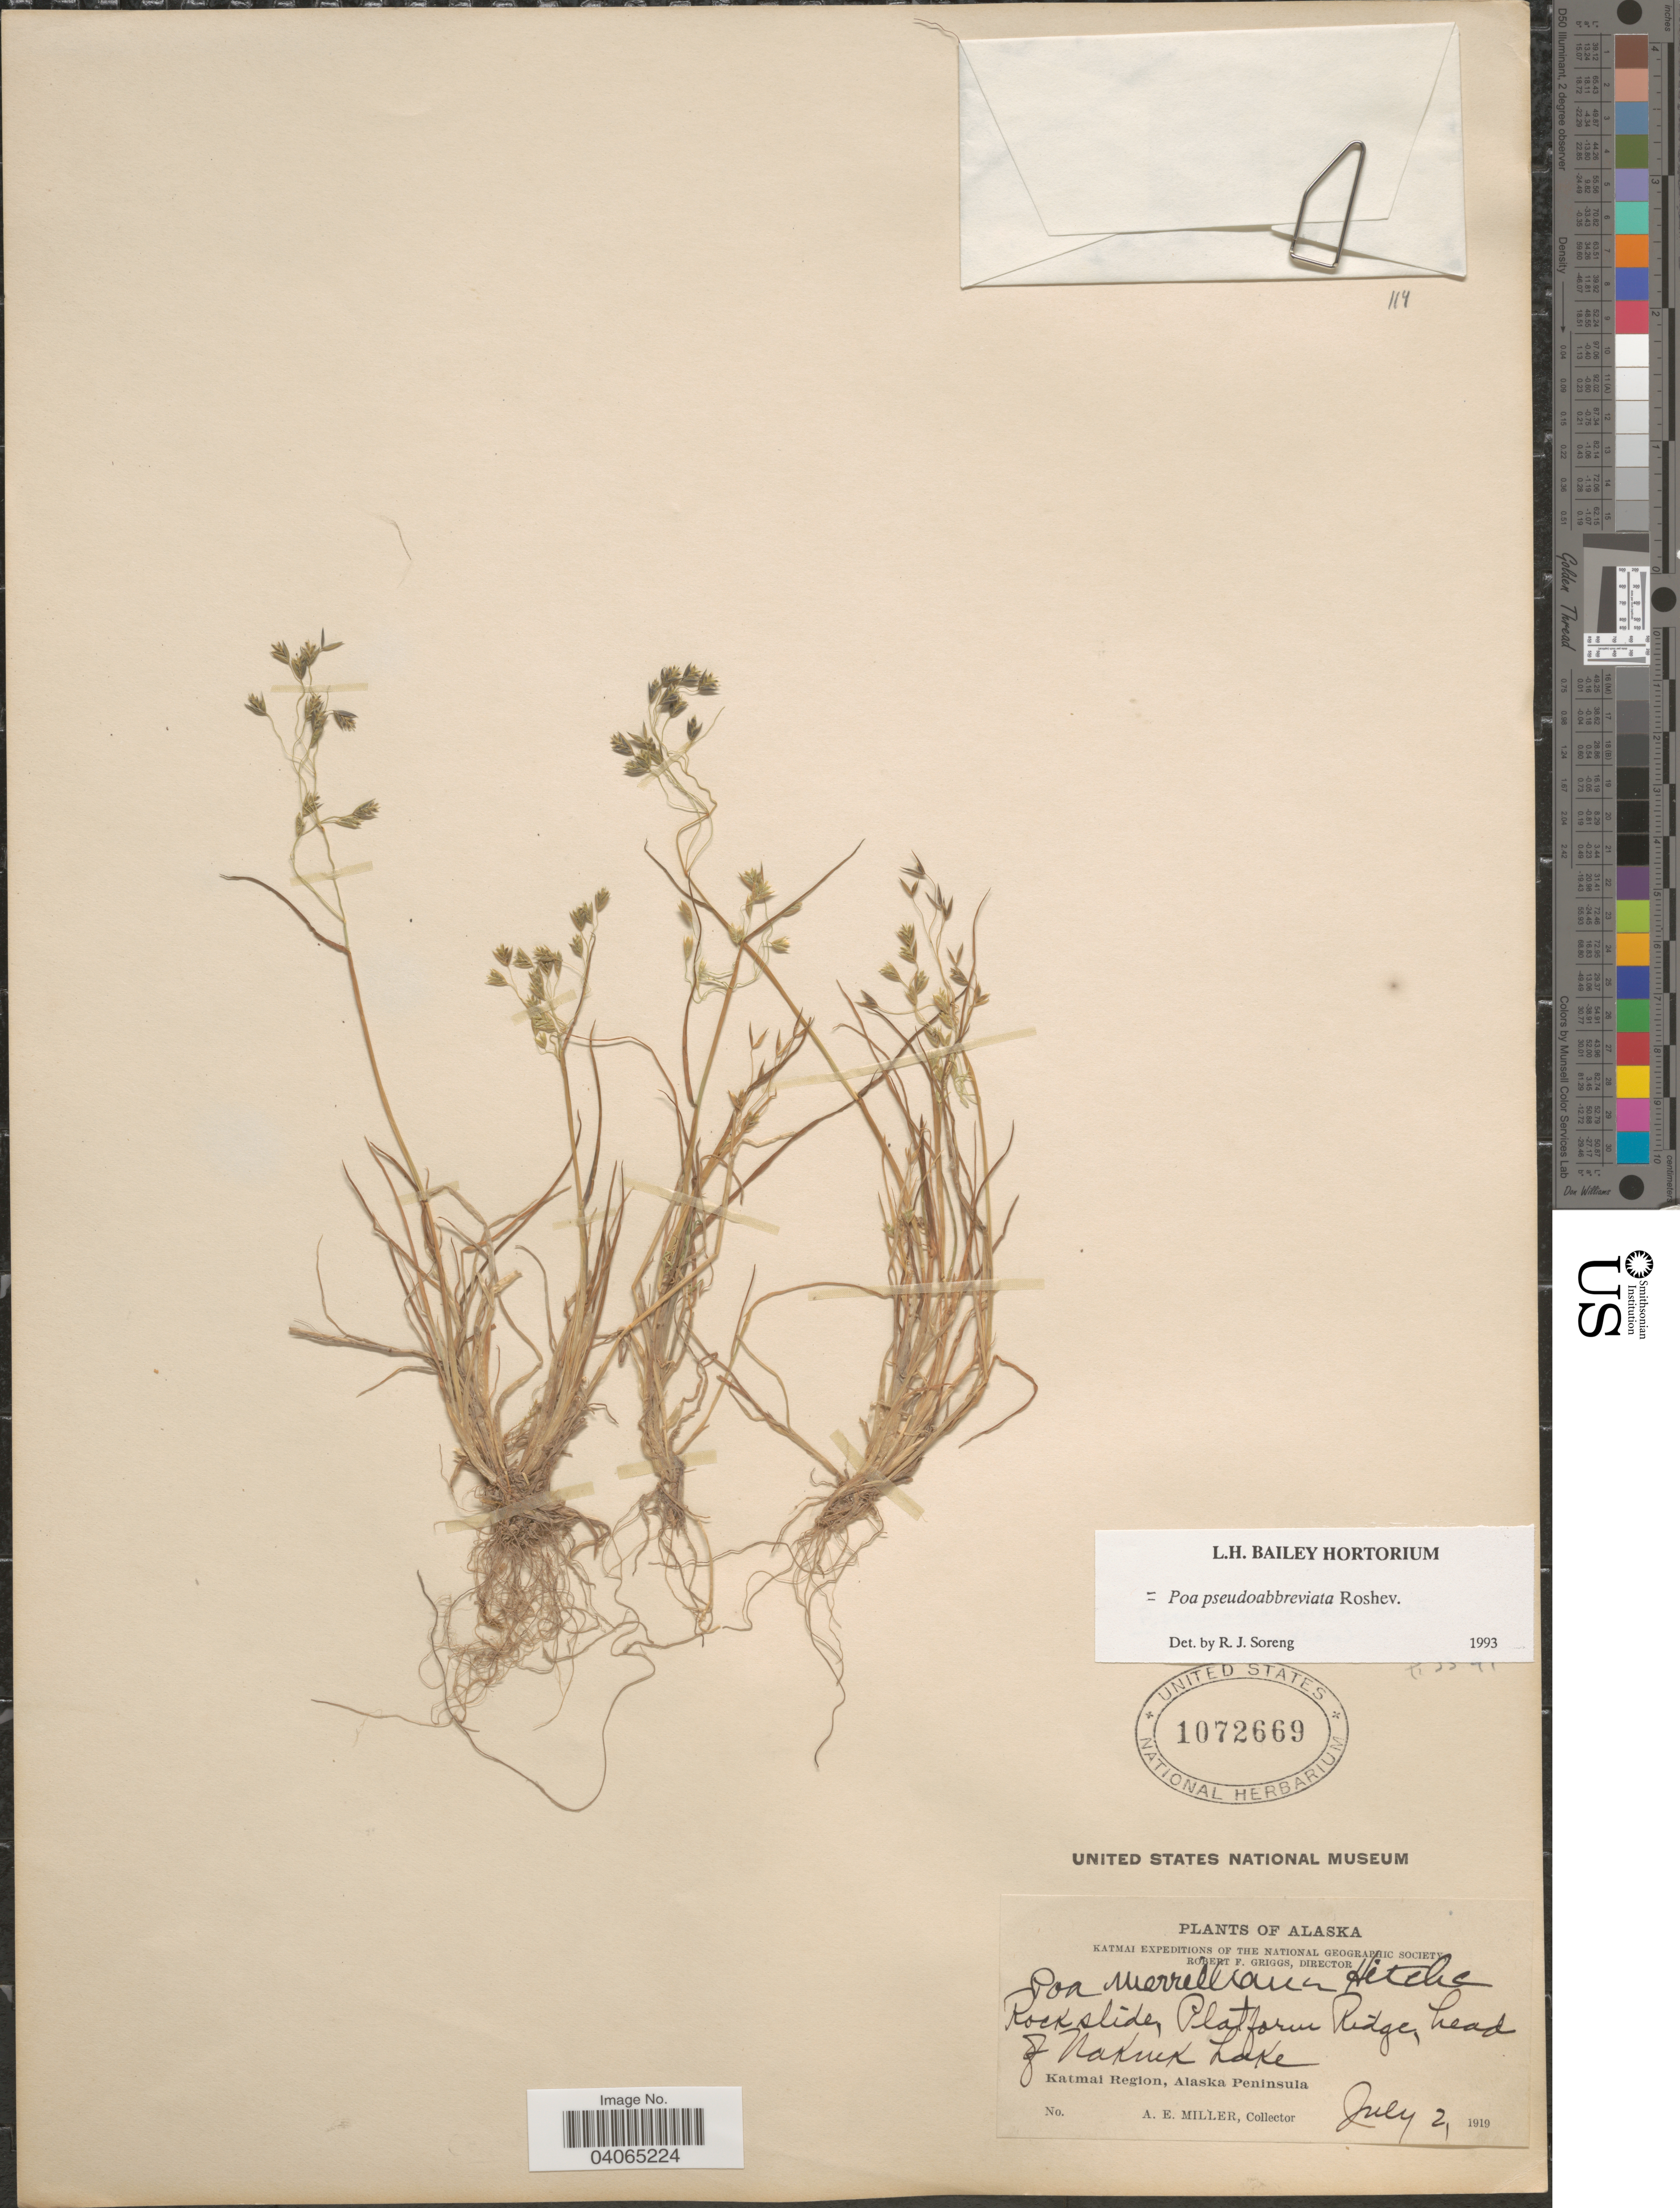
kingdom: Plantae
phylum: Tracheophyta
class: Liliopsida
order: Poales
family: Poaceae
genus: Poa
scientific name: Poa pseudoabbreviata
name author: Roshev.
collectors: A. E. Miller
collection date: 1919-07-02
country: United States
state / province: Alaska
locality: Katmai Expedition of the National Geographic Society. Rock slide, Platform Ridge, head of Naknek Lake. Katmai Region, Alaska Peninsula.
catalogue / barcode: US 1072669